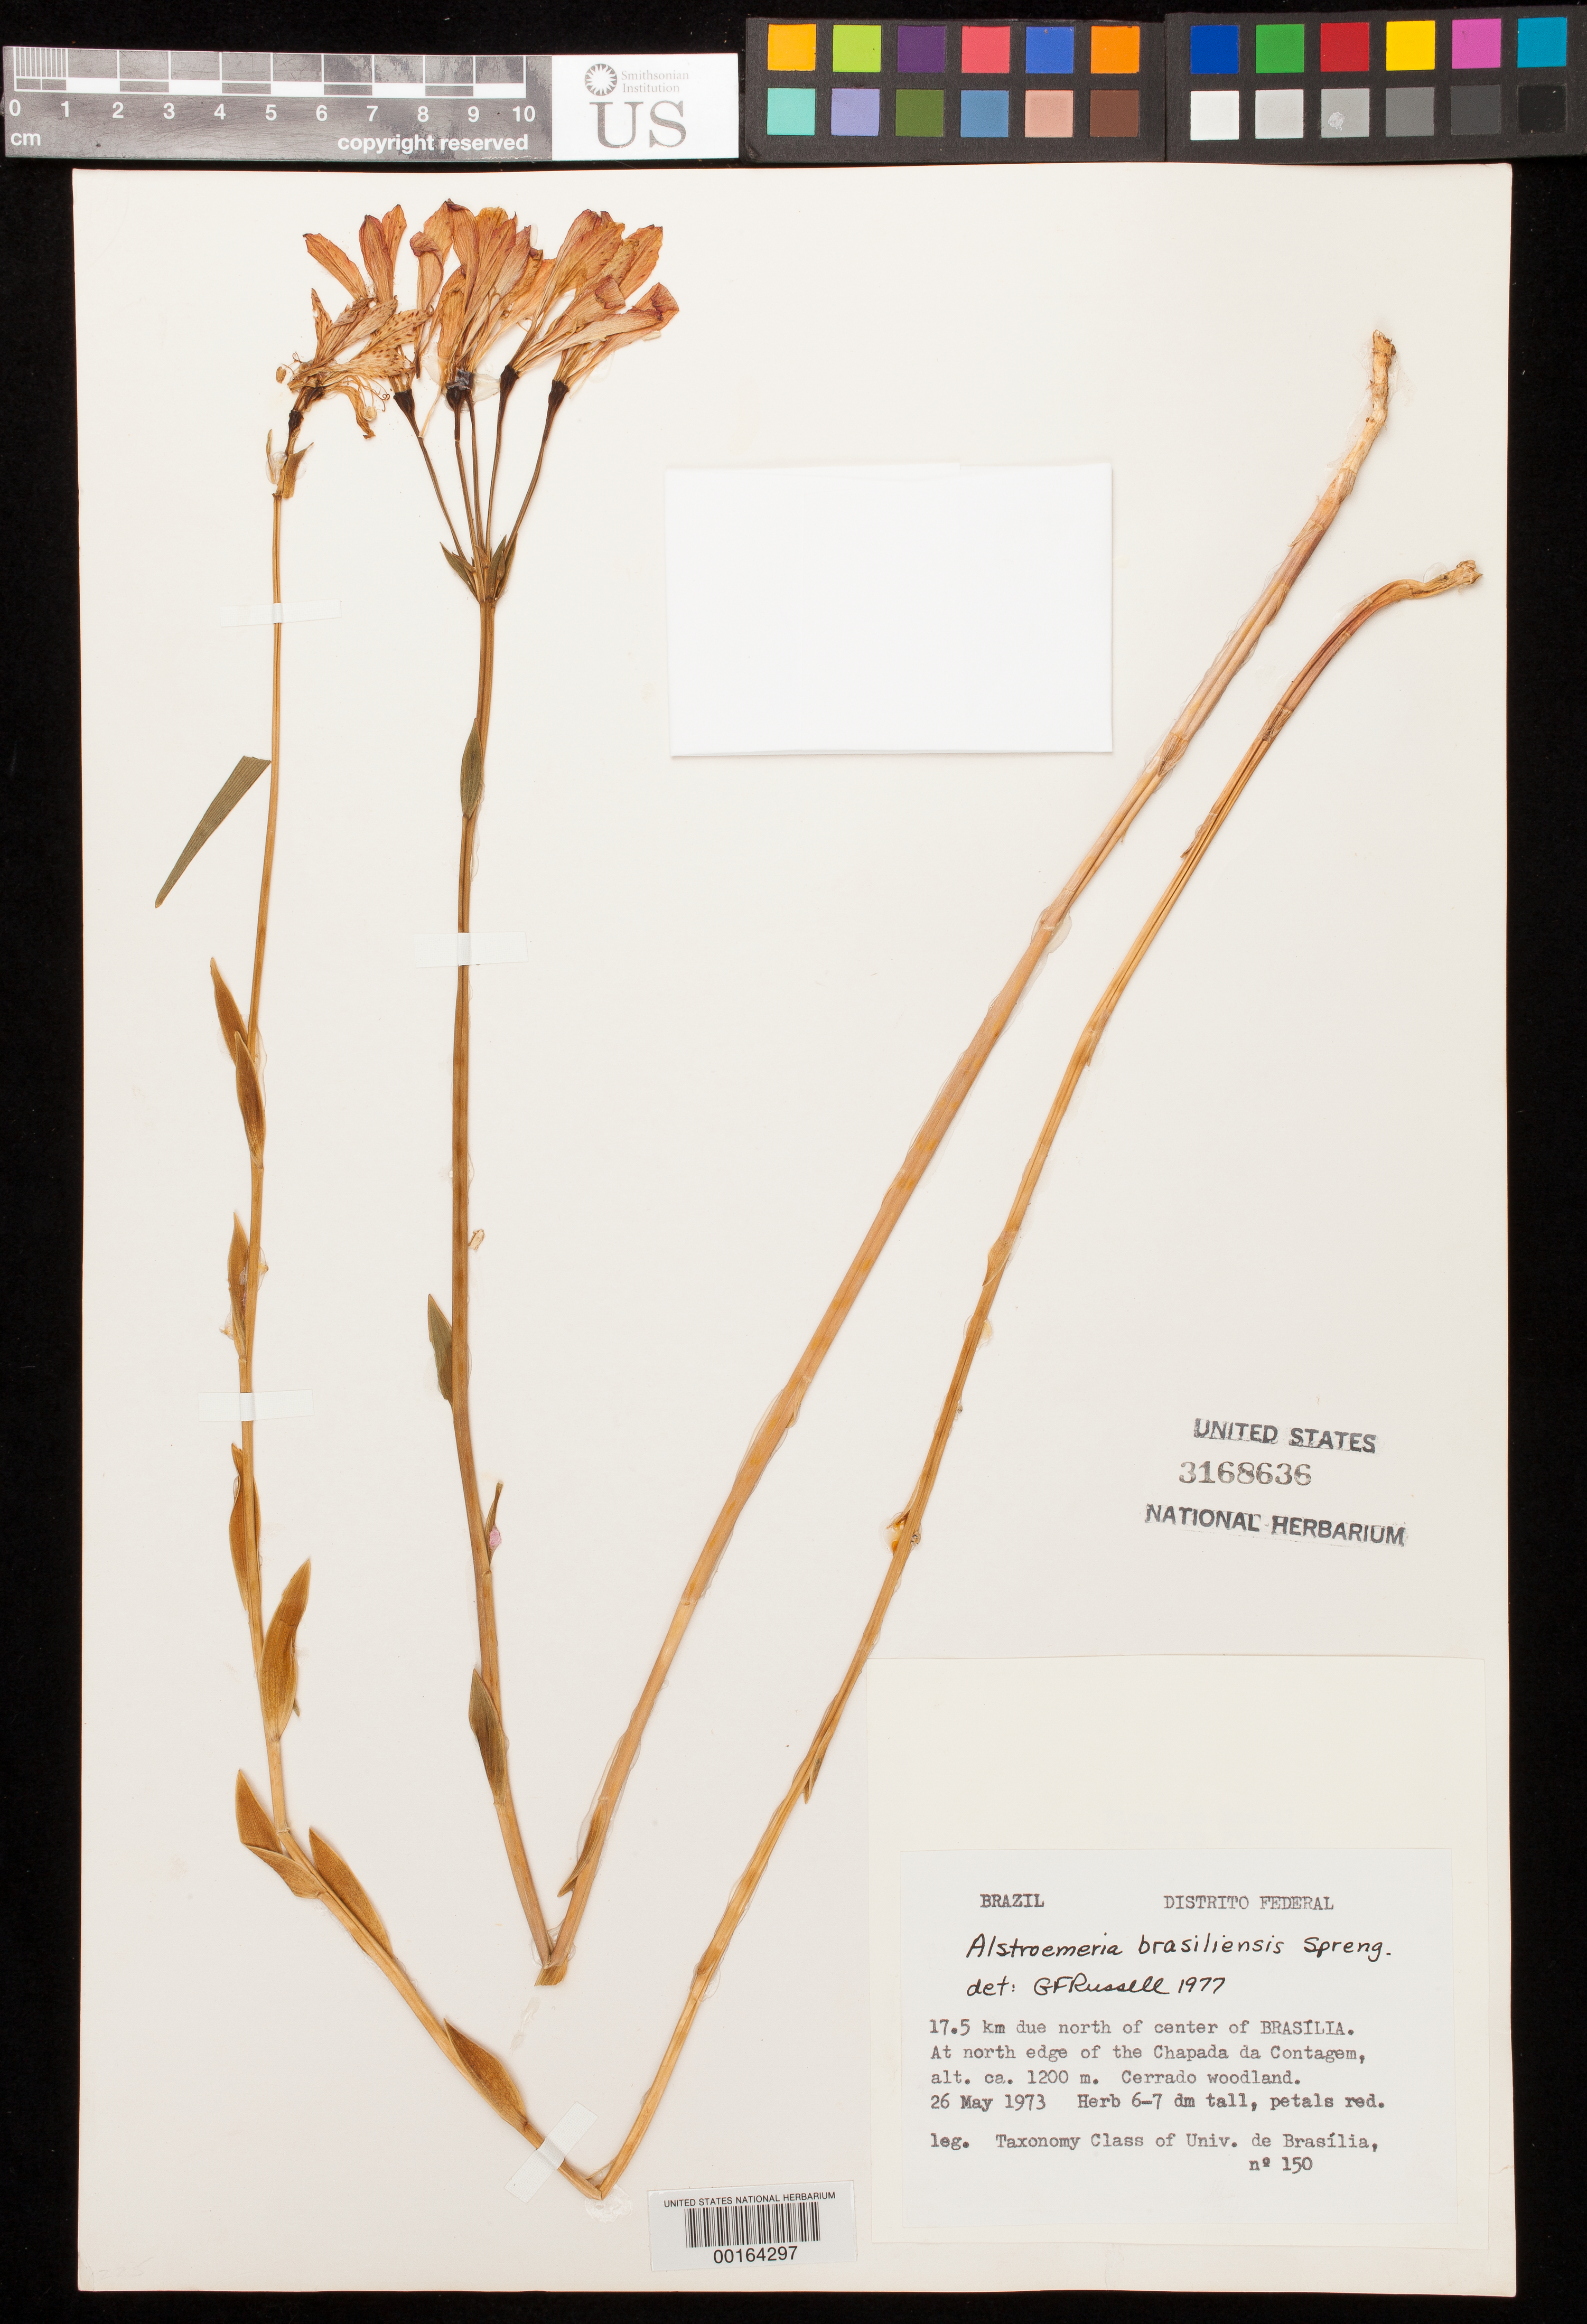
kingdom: Plantae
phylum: Tracheophyta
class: Liliopsida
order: Liliales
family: Alstroemeriaceae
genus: Alstroemeria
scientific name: Alstroemeria brasiliensis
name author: Spreng.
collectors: Taxon. Class, Univ. of Brasilia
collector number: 150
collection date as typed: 26 May 1973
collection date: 1973-05-26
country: Brazil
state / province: Distrito Federal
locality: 17.5 km due n of center of brasilia; at n edge of the chapada da contagem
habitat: Cerrado woodland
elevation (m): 1200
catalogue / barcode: US 3168636